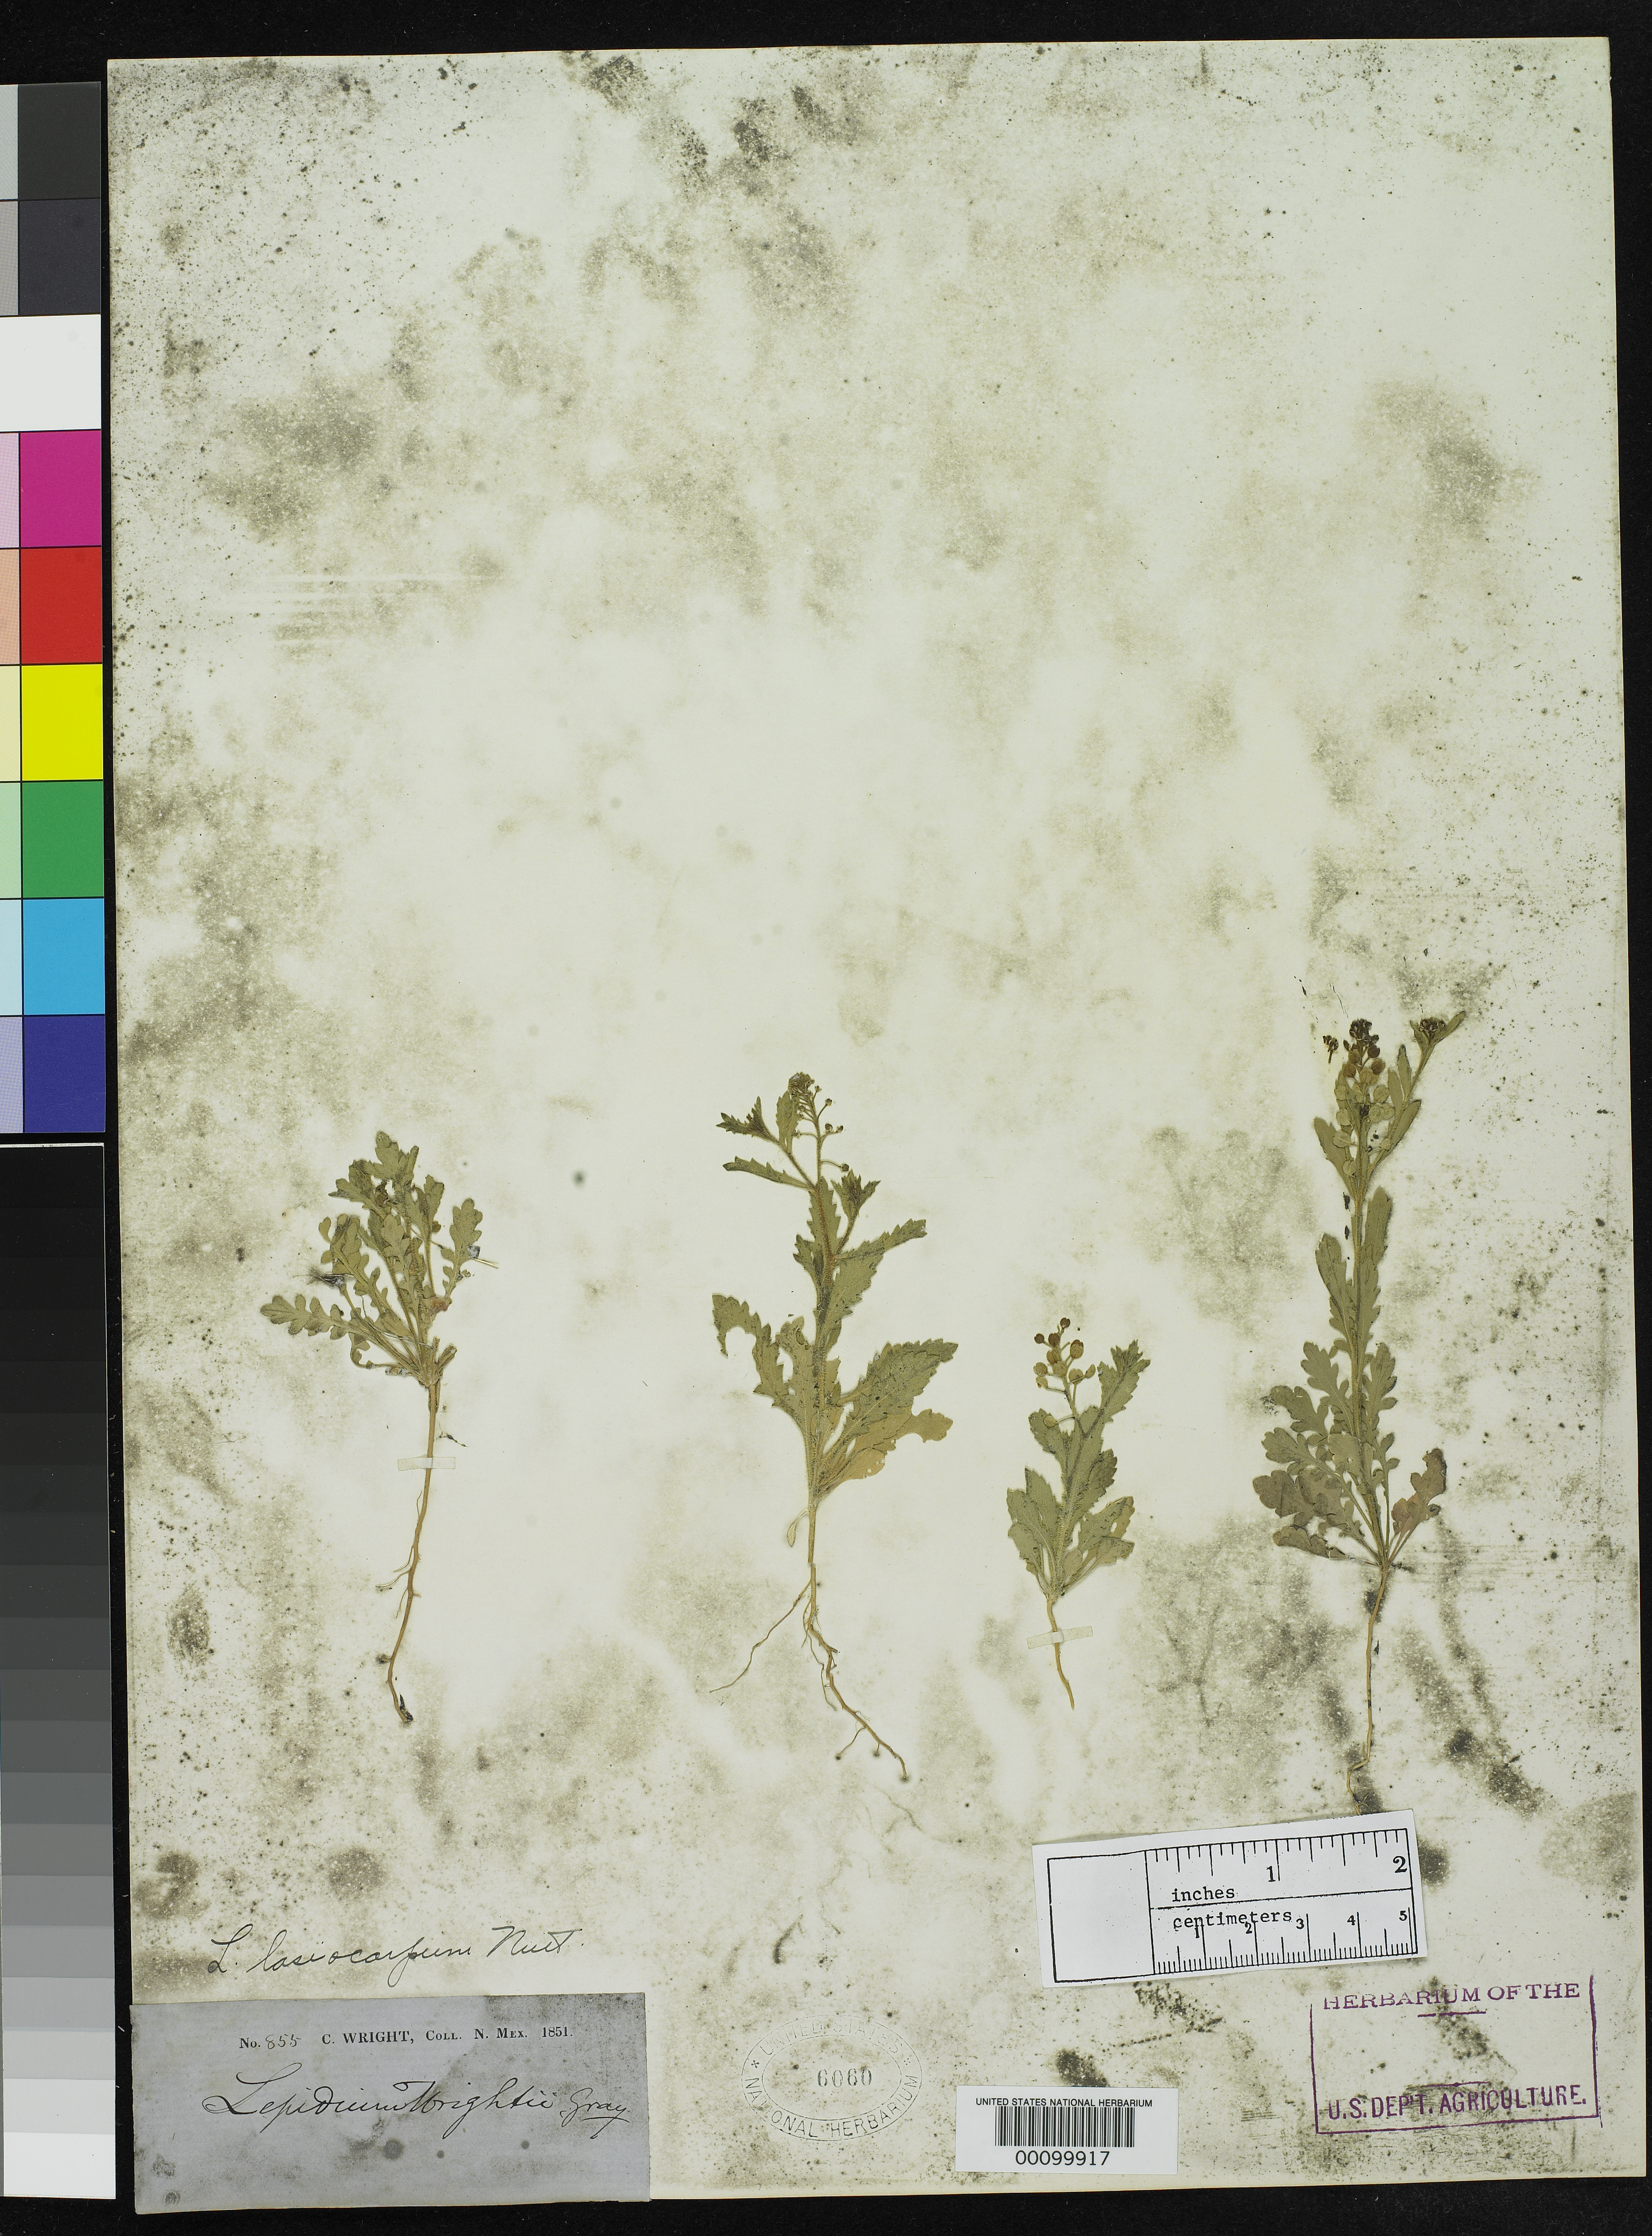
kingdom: Plantae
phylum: Tracheophyta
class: Magnoliopsida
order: Brassicales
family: Brassicaceae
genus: Lepidium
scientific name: Lepidium wrightii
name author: A. Gray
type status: Type Collection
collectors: C. Wright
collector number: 855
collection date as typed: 1851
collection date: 1851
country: United States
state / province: New Mexico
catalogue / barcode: US 6060